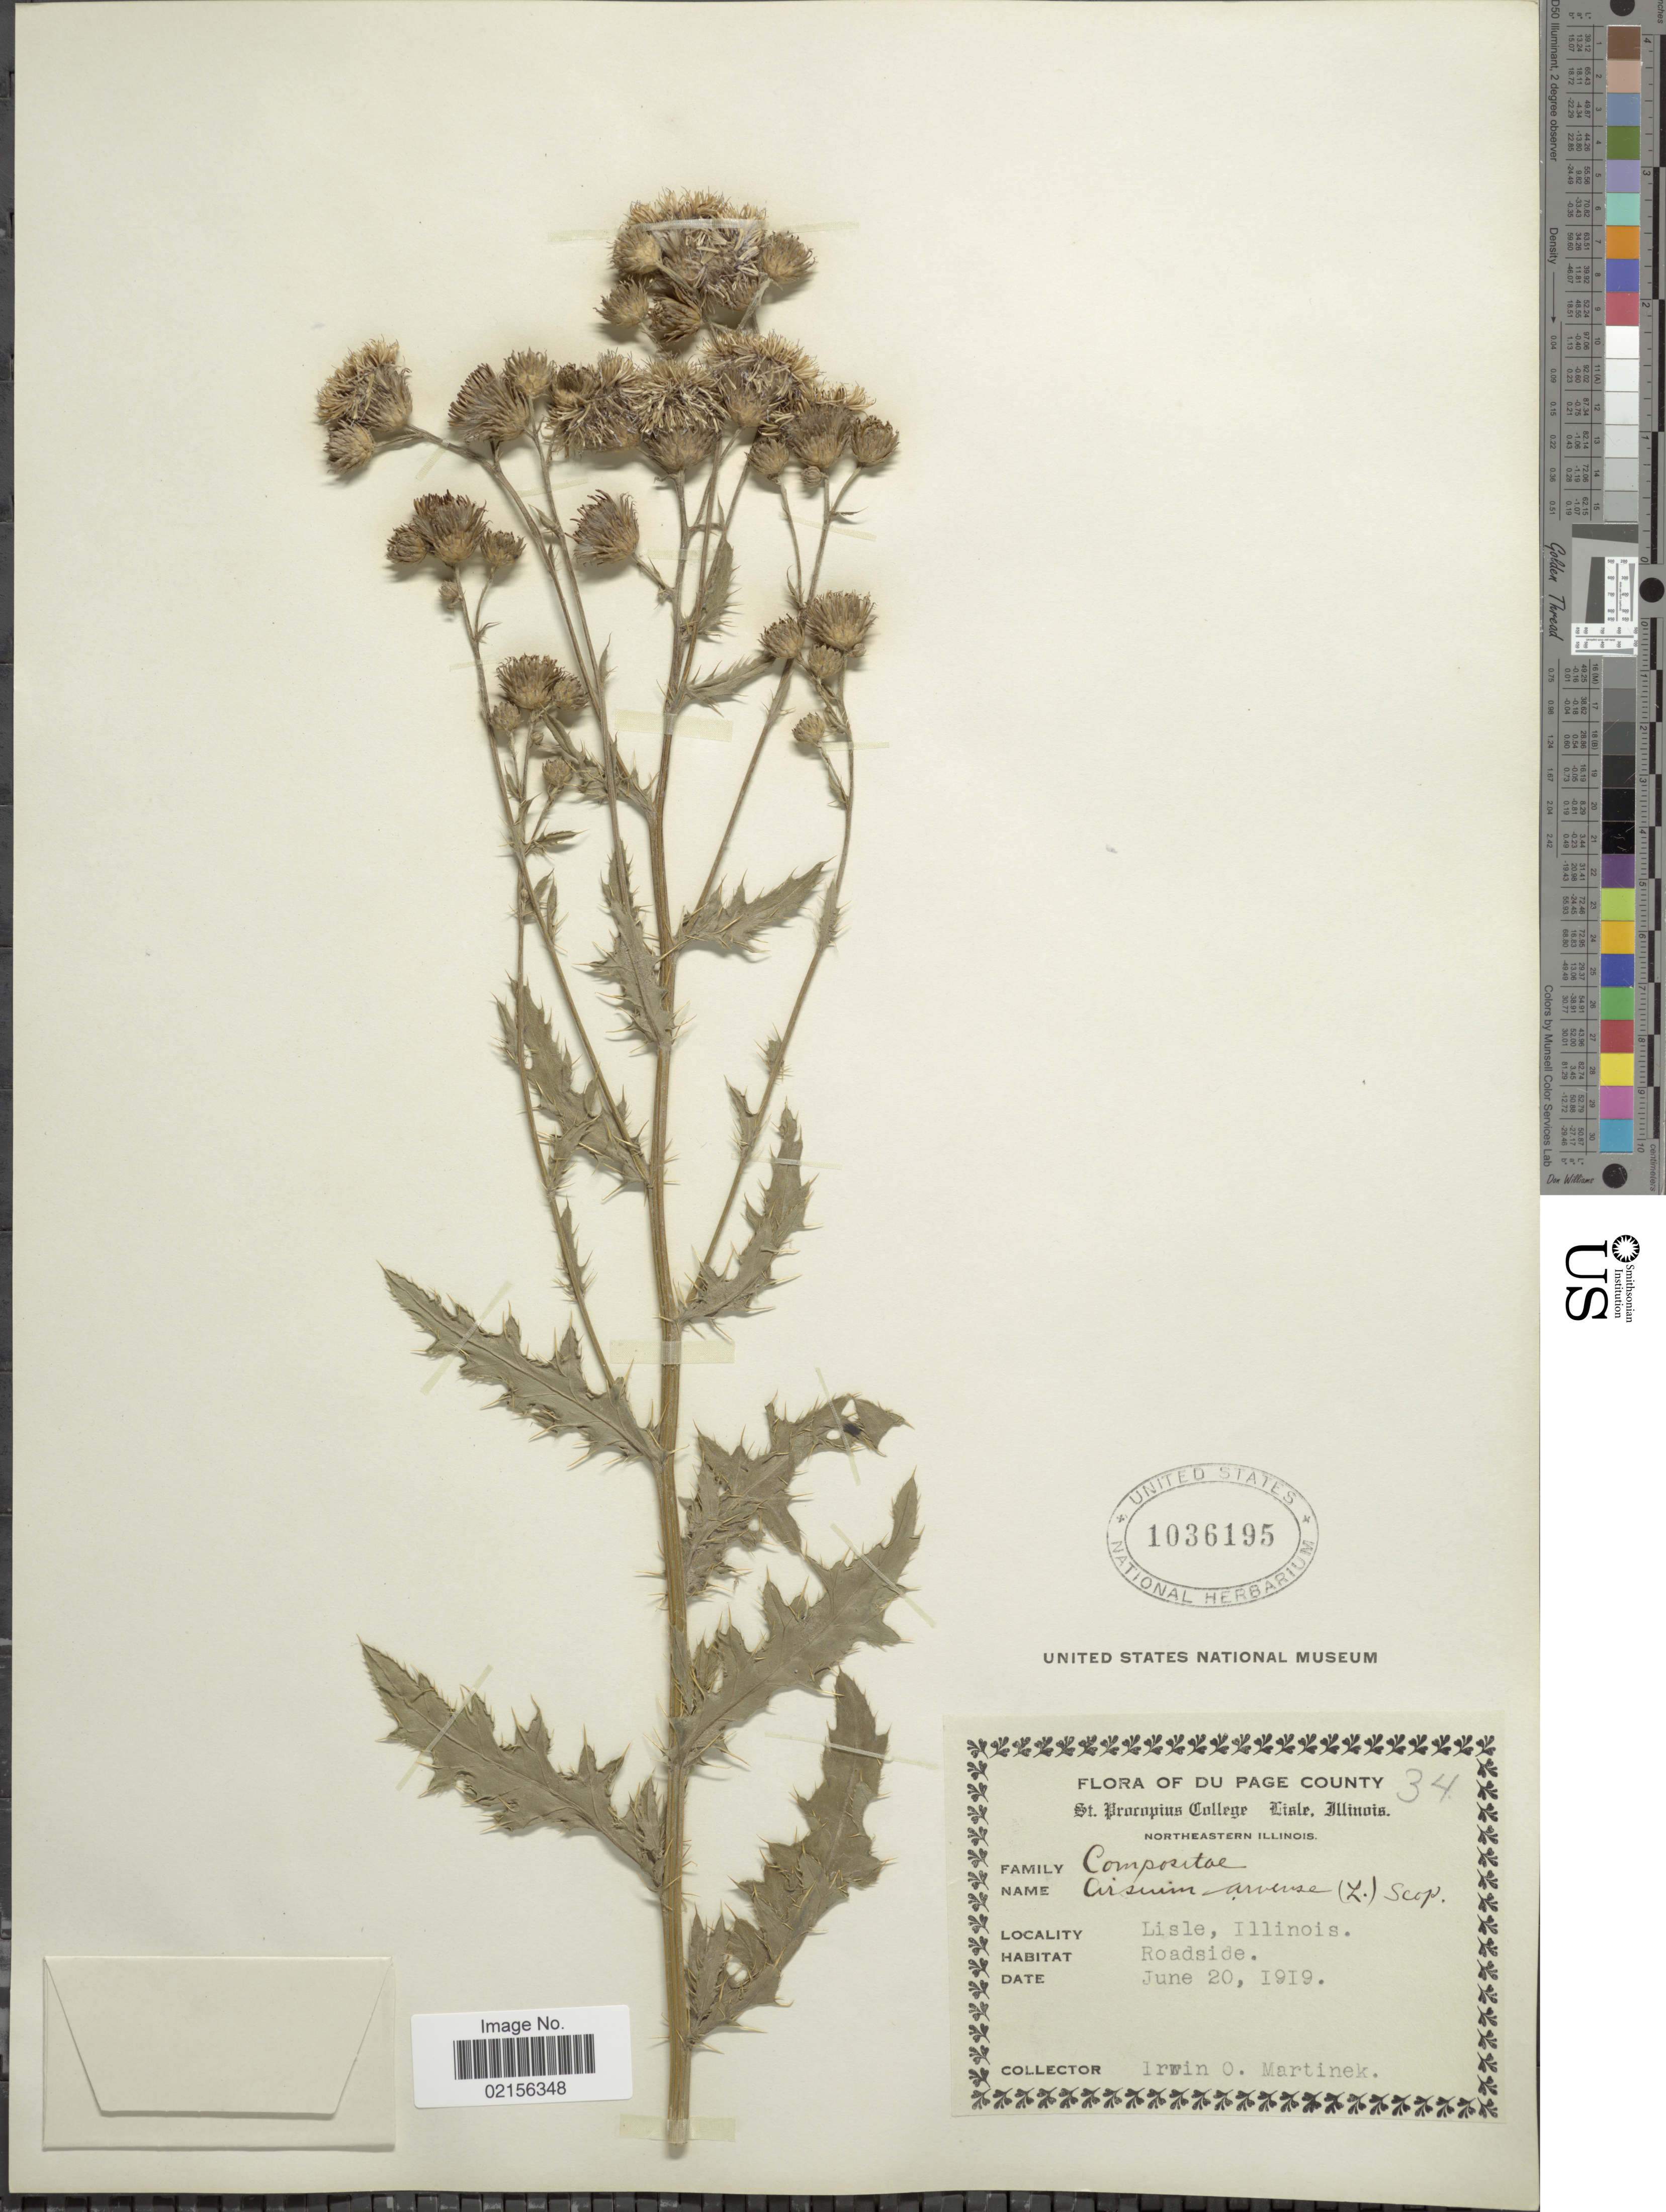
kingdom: Plantae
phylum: Tracheophyta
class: Magnoliopsida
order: Asterales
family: Asteraceae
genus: Cirsium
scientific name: Cirsium arvense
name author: (L.) Scop.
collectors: I. Martinek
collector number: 34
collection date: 1919-06-20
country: United States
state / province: Illinois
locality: Northeastern Illinois, Lisle, Roadside, Du Page County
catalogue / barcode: US 1036195